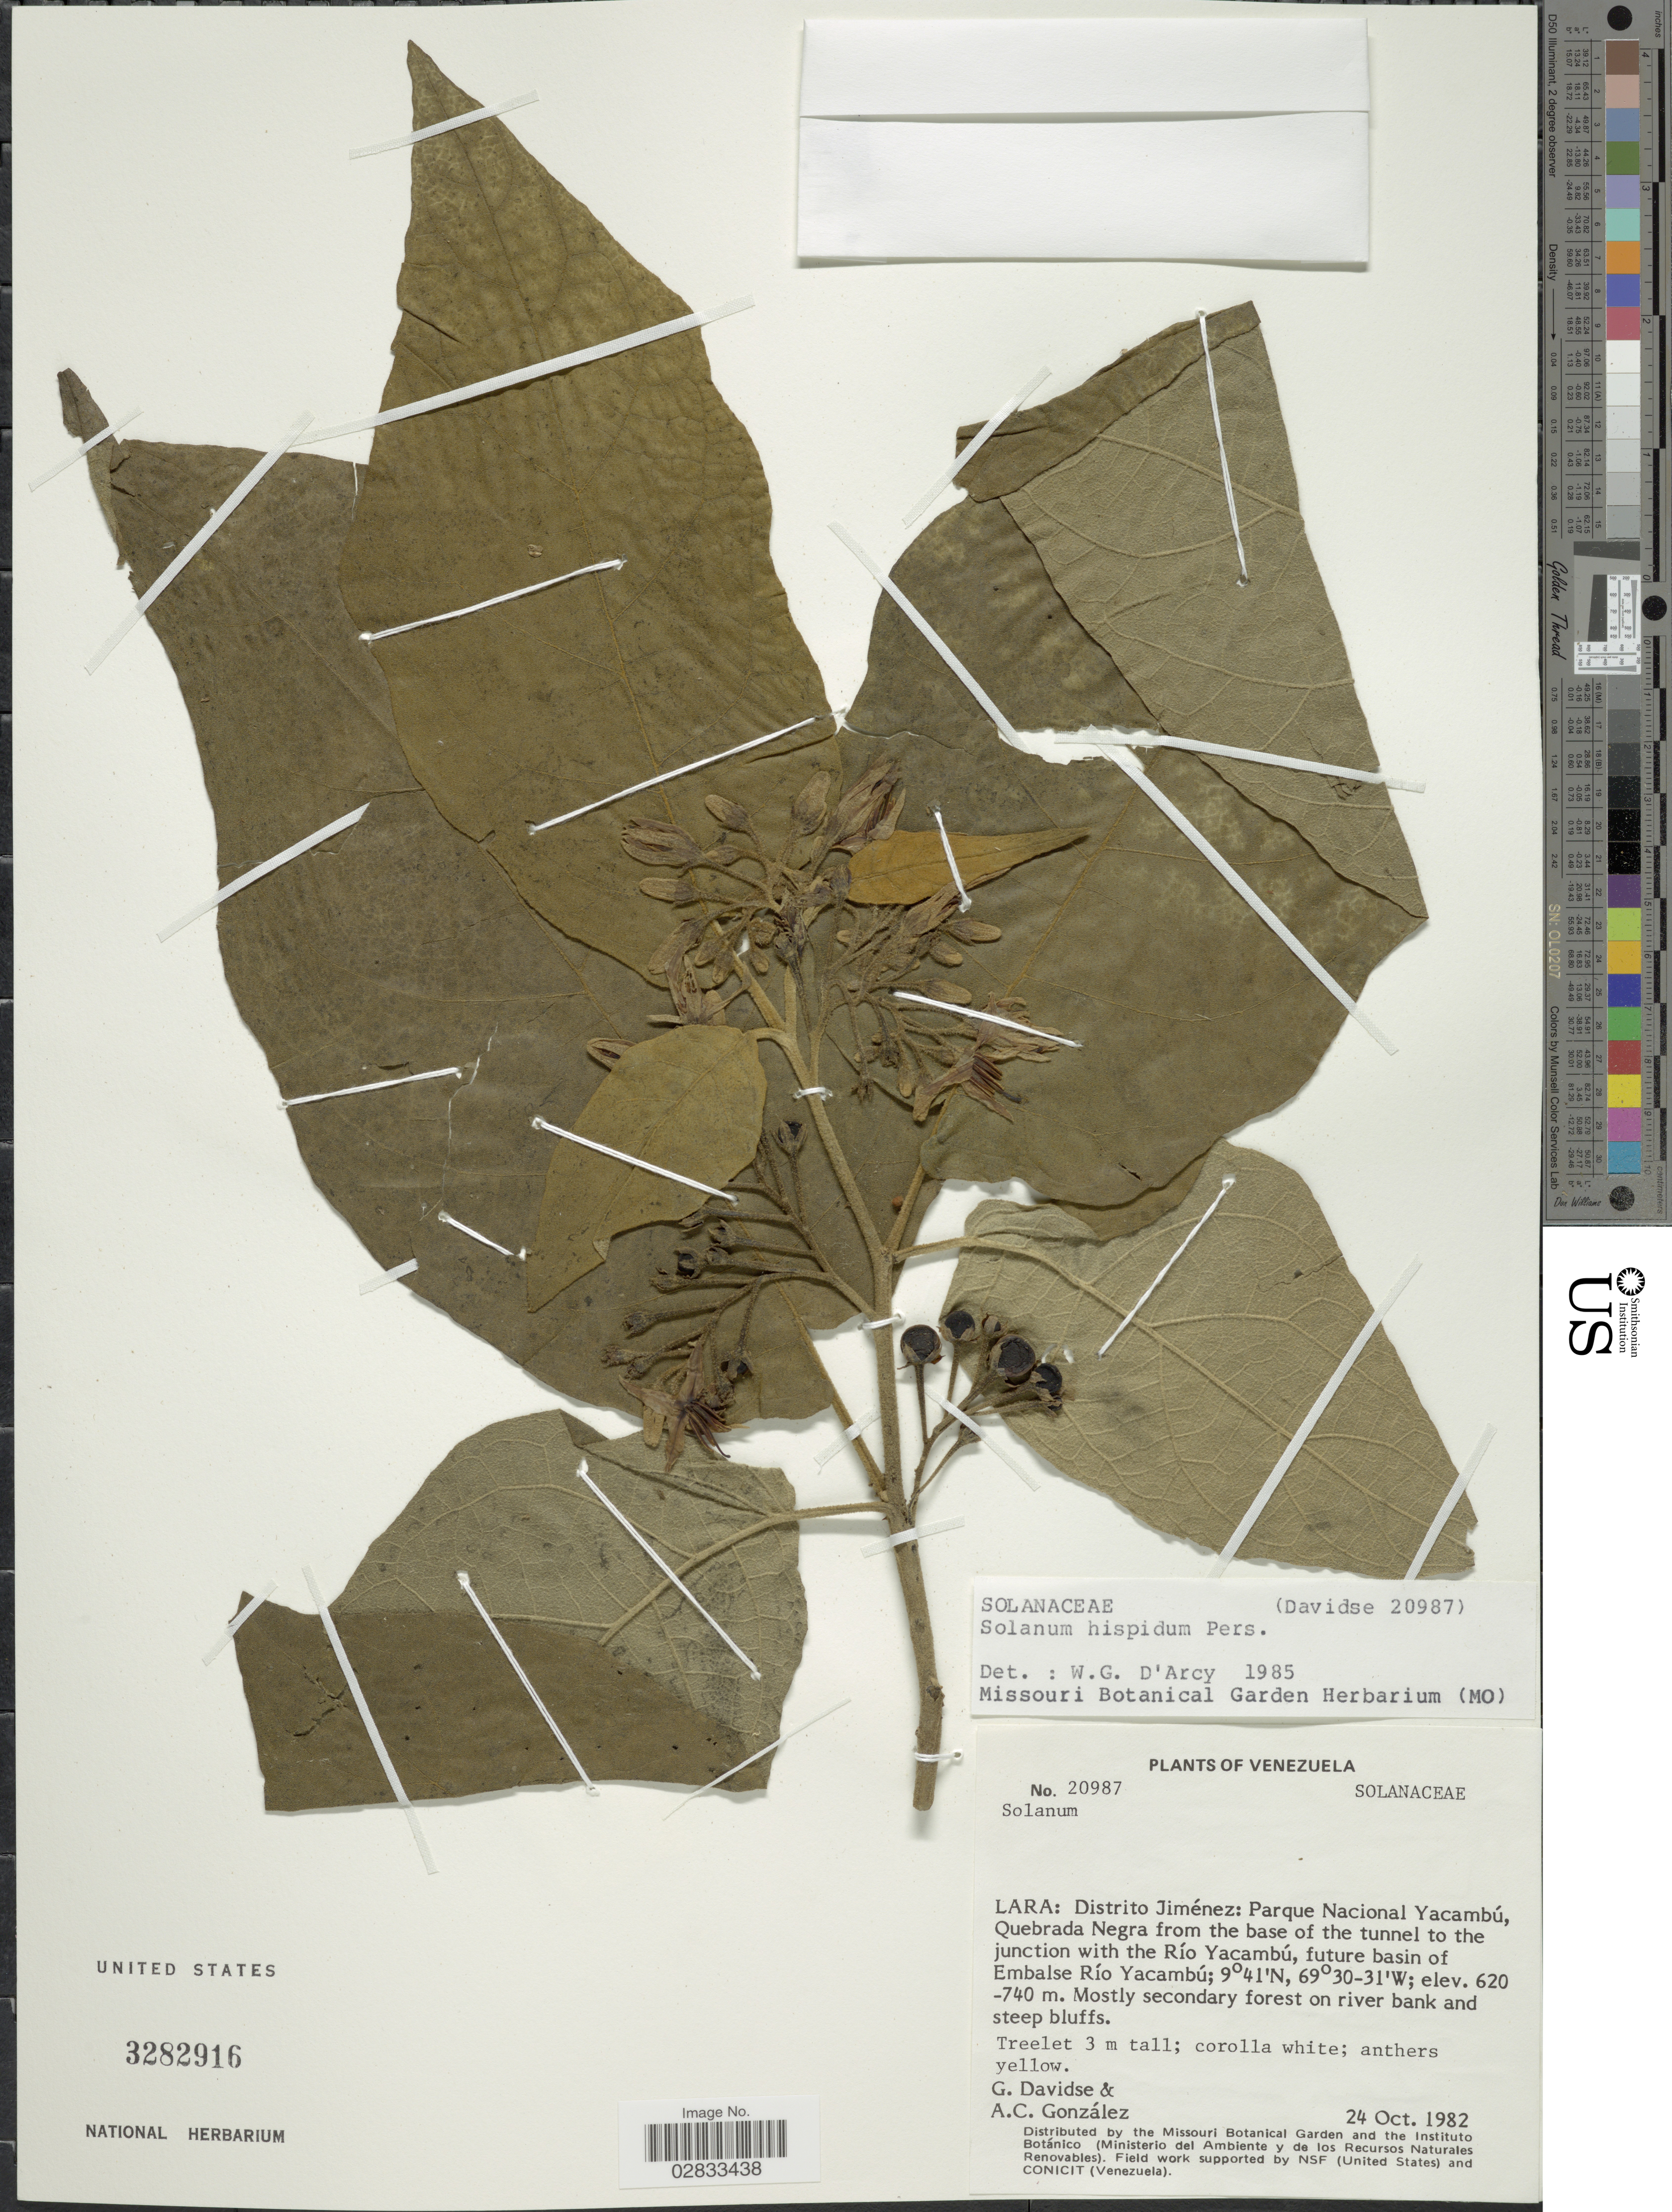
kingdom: Plantae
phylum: Tracheophyta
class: Magnoliopsida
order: Solanales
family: Solanaceae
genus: Solanum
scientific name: Solanum hispidum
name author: Pers.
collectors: G. Davidse & A. C. González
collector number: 20987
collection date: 1982-10-24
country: Venezuela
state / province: Lara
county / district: Jiménez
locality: Distrito Jiménez: Parque Nacional Yacambú, Quebrada Negra from the base of the tunnel to the junction with the Río Yacambú, future basin of Embalse Río Yacambú.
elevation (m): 620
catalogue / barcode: US 3282916